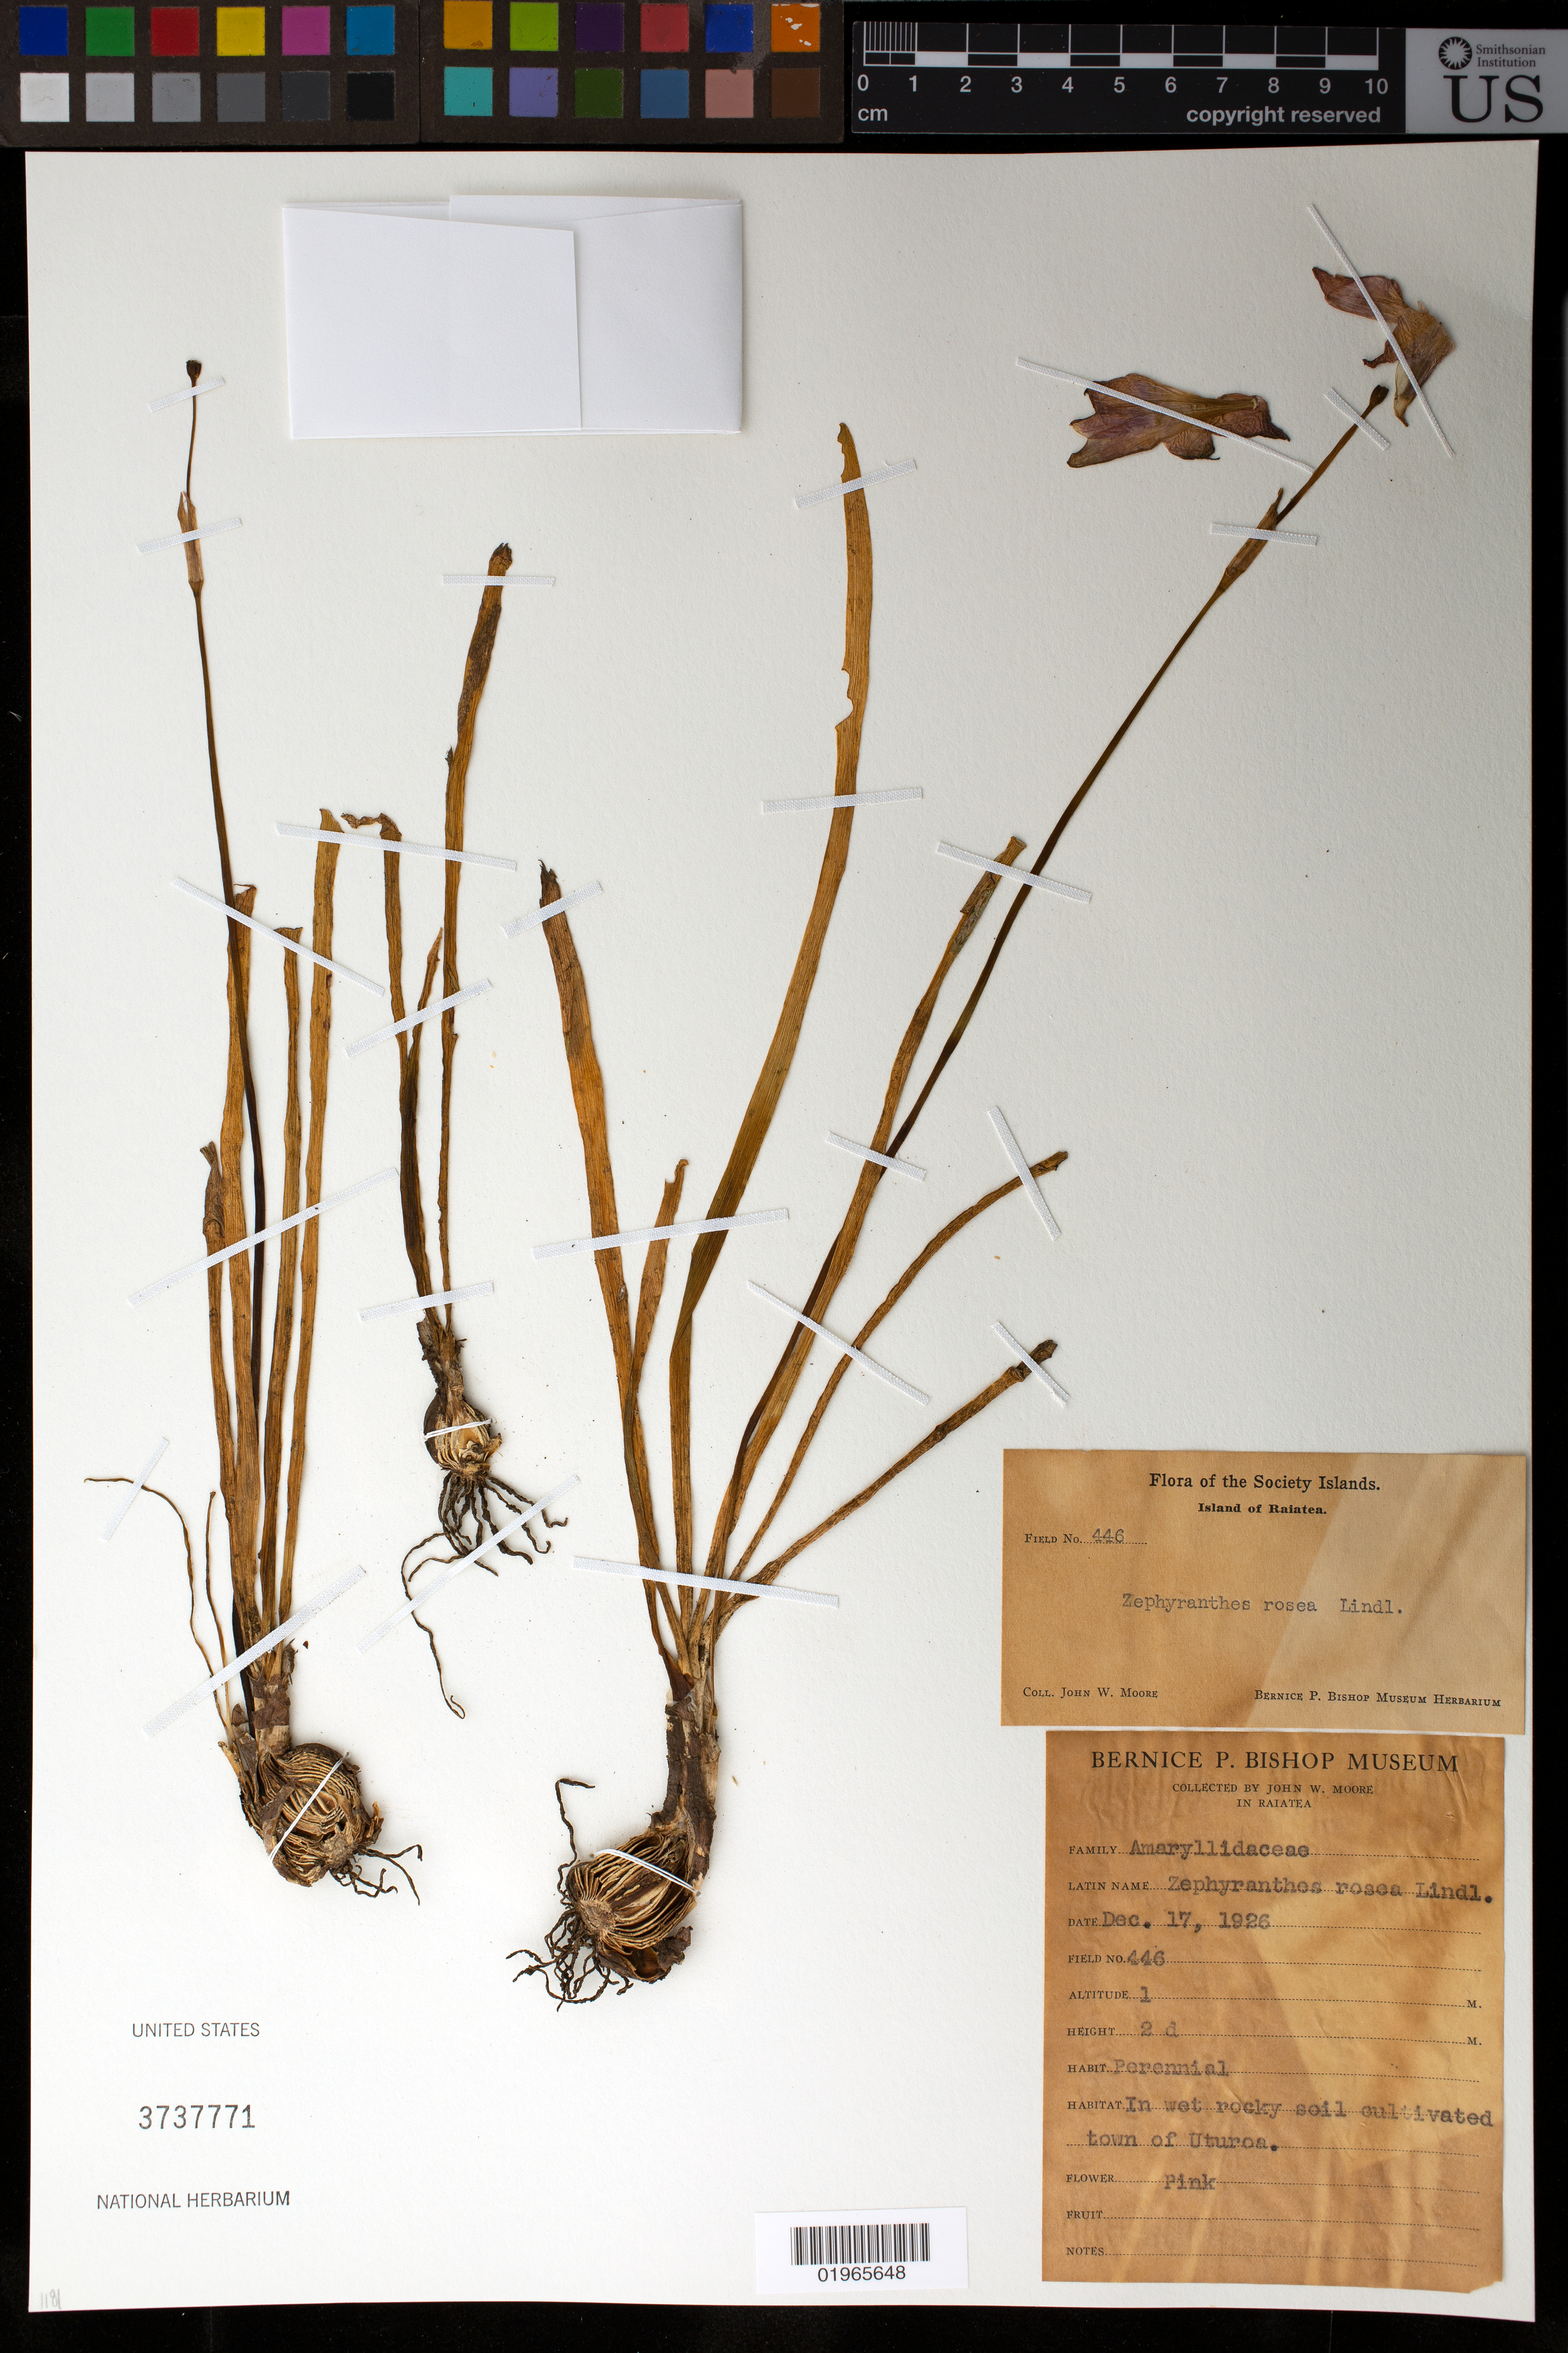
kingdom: Plantae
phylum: Tracheophyta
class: Liliopsida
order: Asparagales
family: Amaryllidaceae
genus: Zephyranthes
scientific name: Zephyranthes rosea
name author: Lindl.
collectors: J. Moore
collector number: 446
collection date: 1926-12-17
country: French Polynesia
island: Raiatea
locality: Island of Raiatea, town of Uturoa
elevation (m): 1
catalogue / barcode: US 3737771